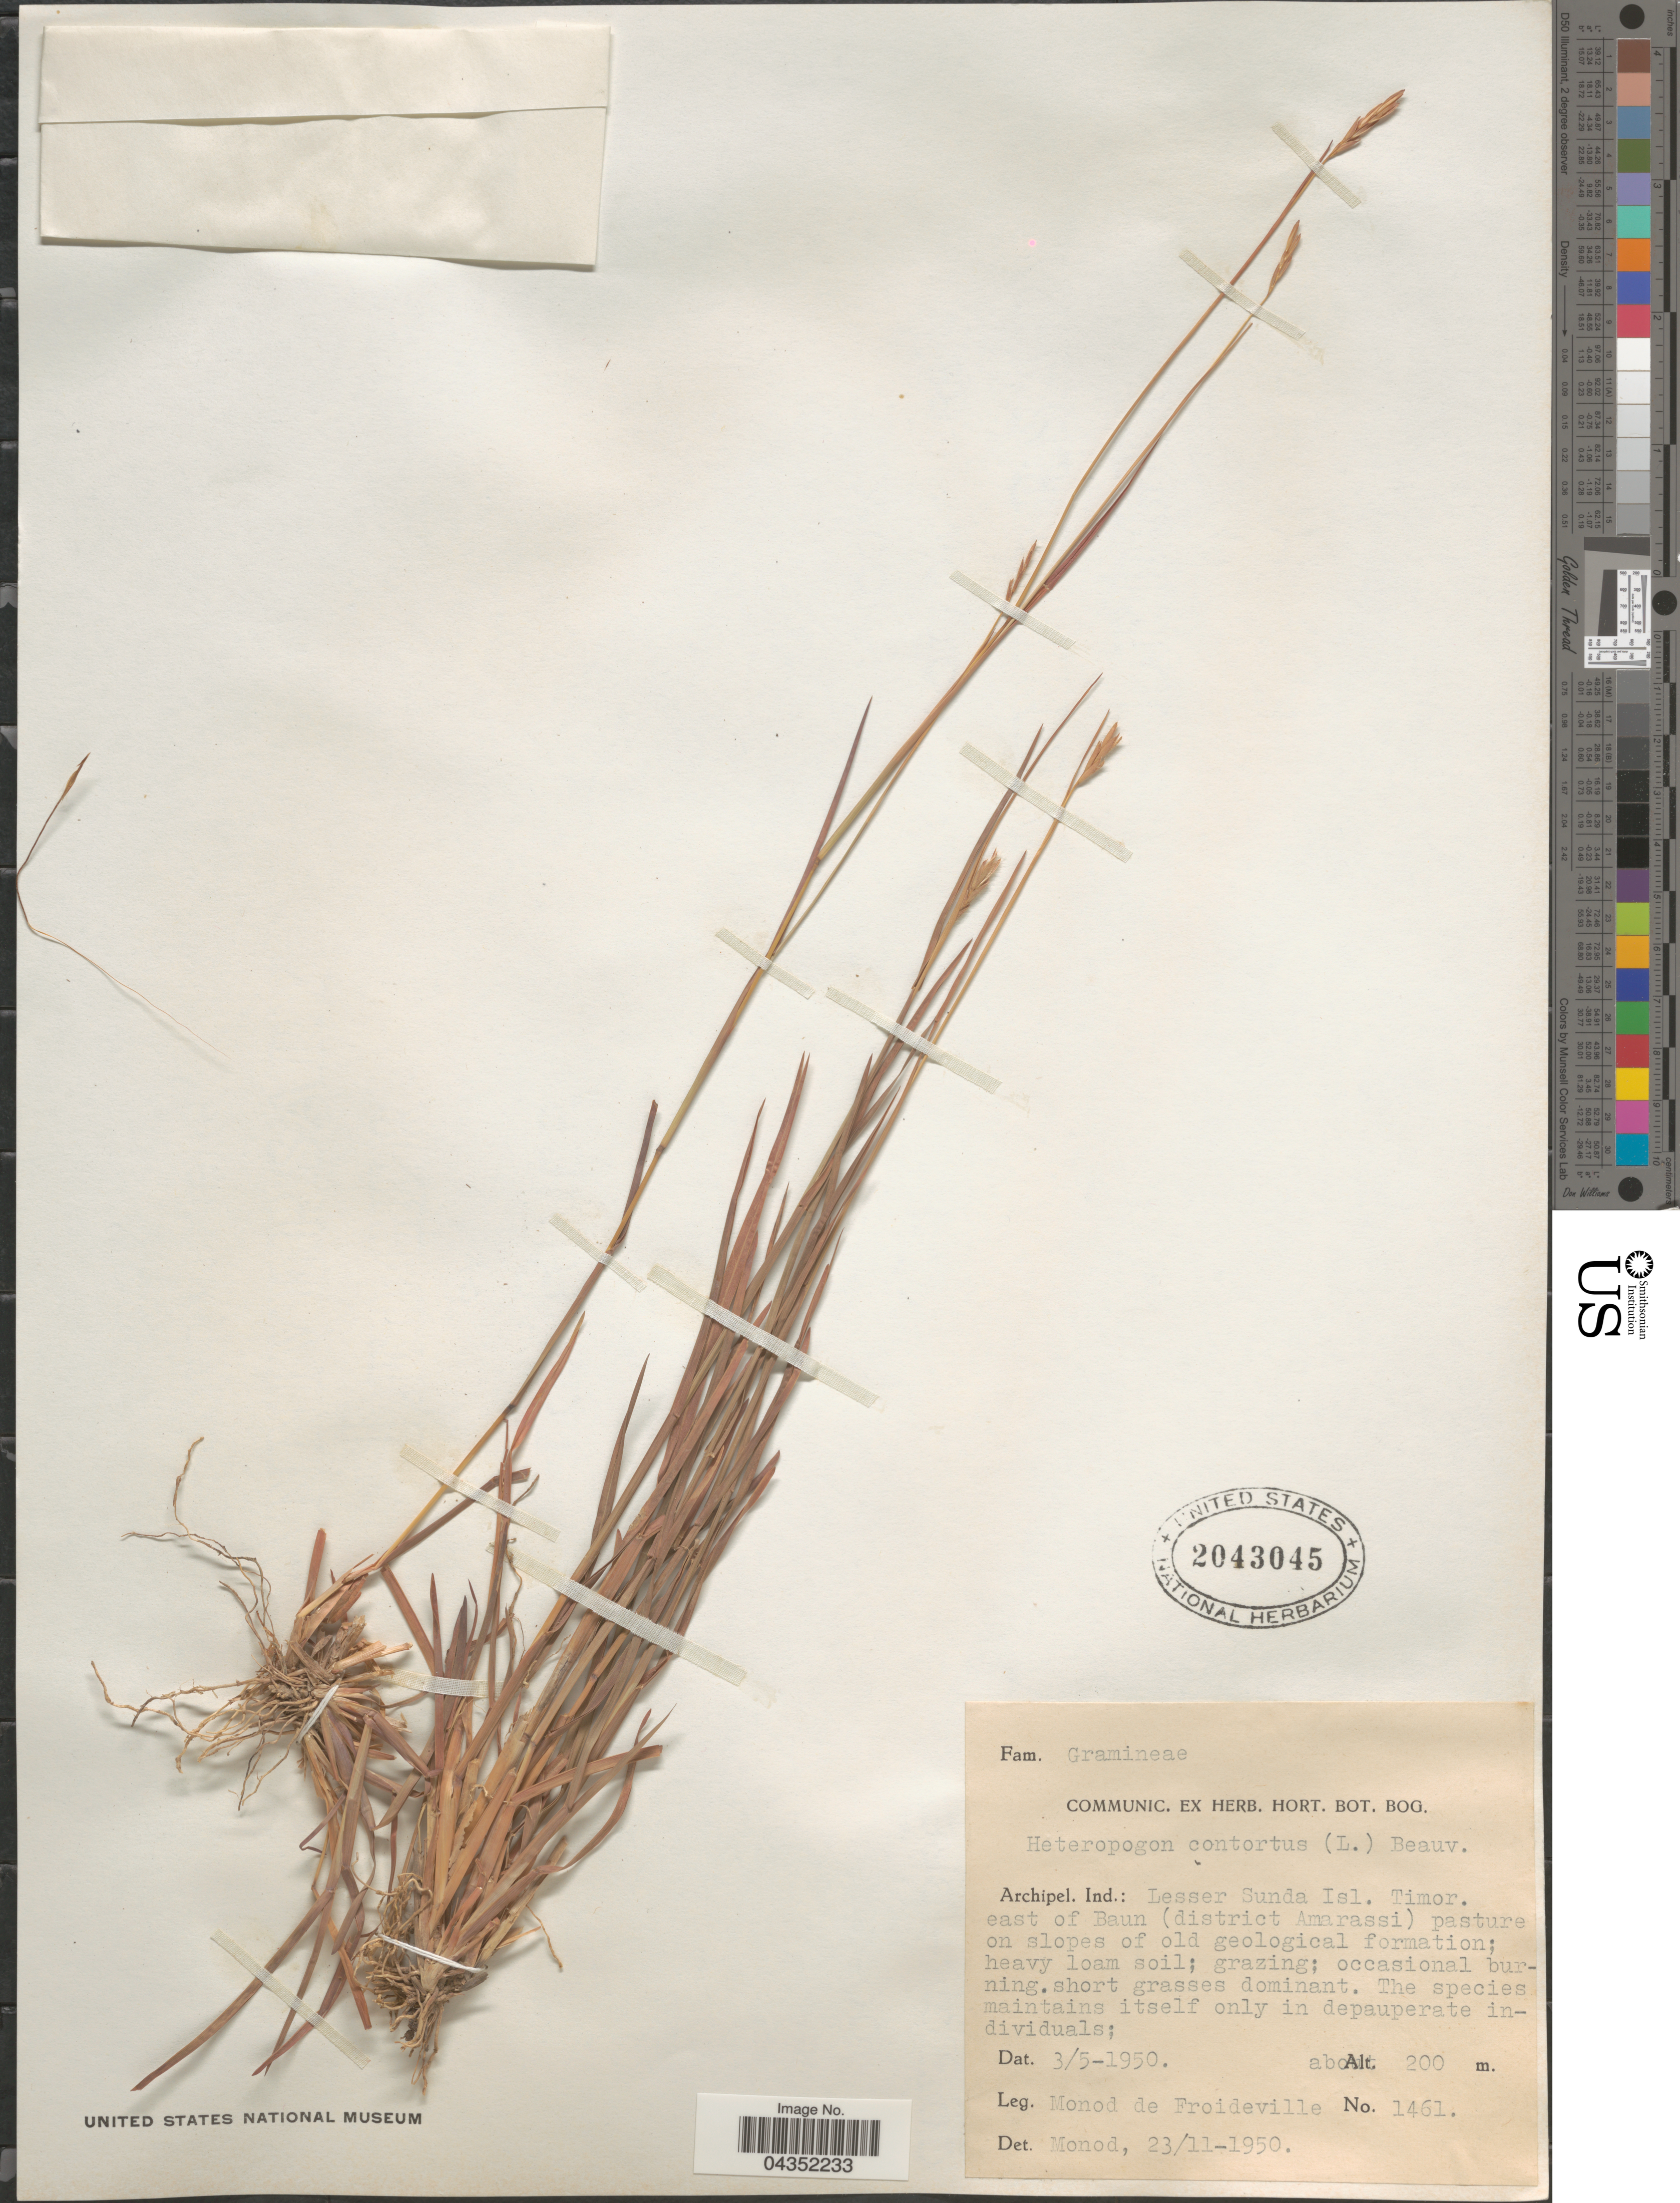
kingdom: Plantae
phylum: Tracheophyta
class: Liliopsida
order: Poales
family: Poaceae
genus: Heteropogon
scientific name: Heteropogon contortus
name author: (L.) P. Beauv. ex Roem. & Schult.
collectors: C. Monod de Froideville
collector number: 1461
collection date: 1950-05-03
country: Indonesia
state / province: Nusa Tenggara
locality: Archipel. Ind.: Lesser Sunda Isl. Timor. east of Baun (district Amarassi).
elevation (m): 200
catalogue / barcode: US 2043045